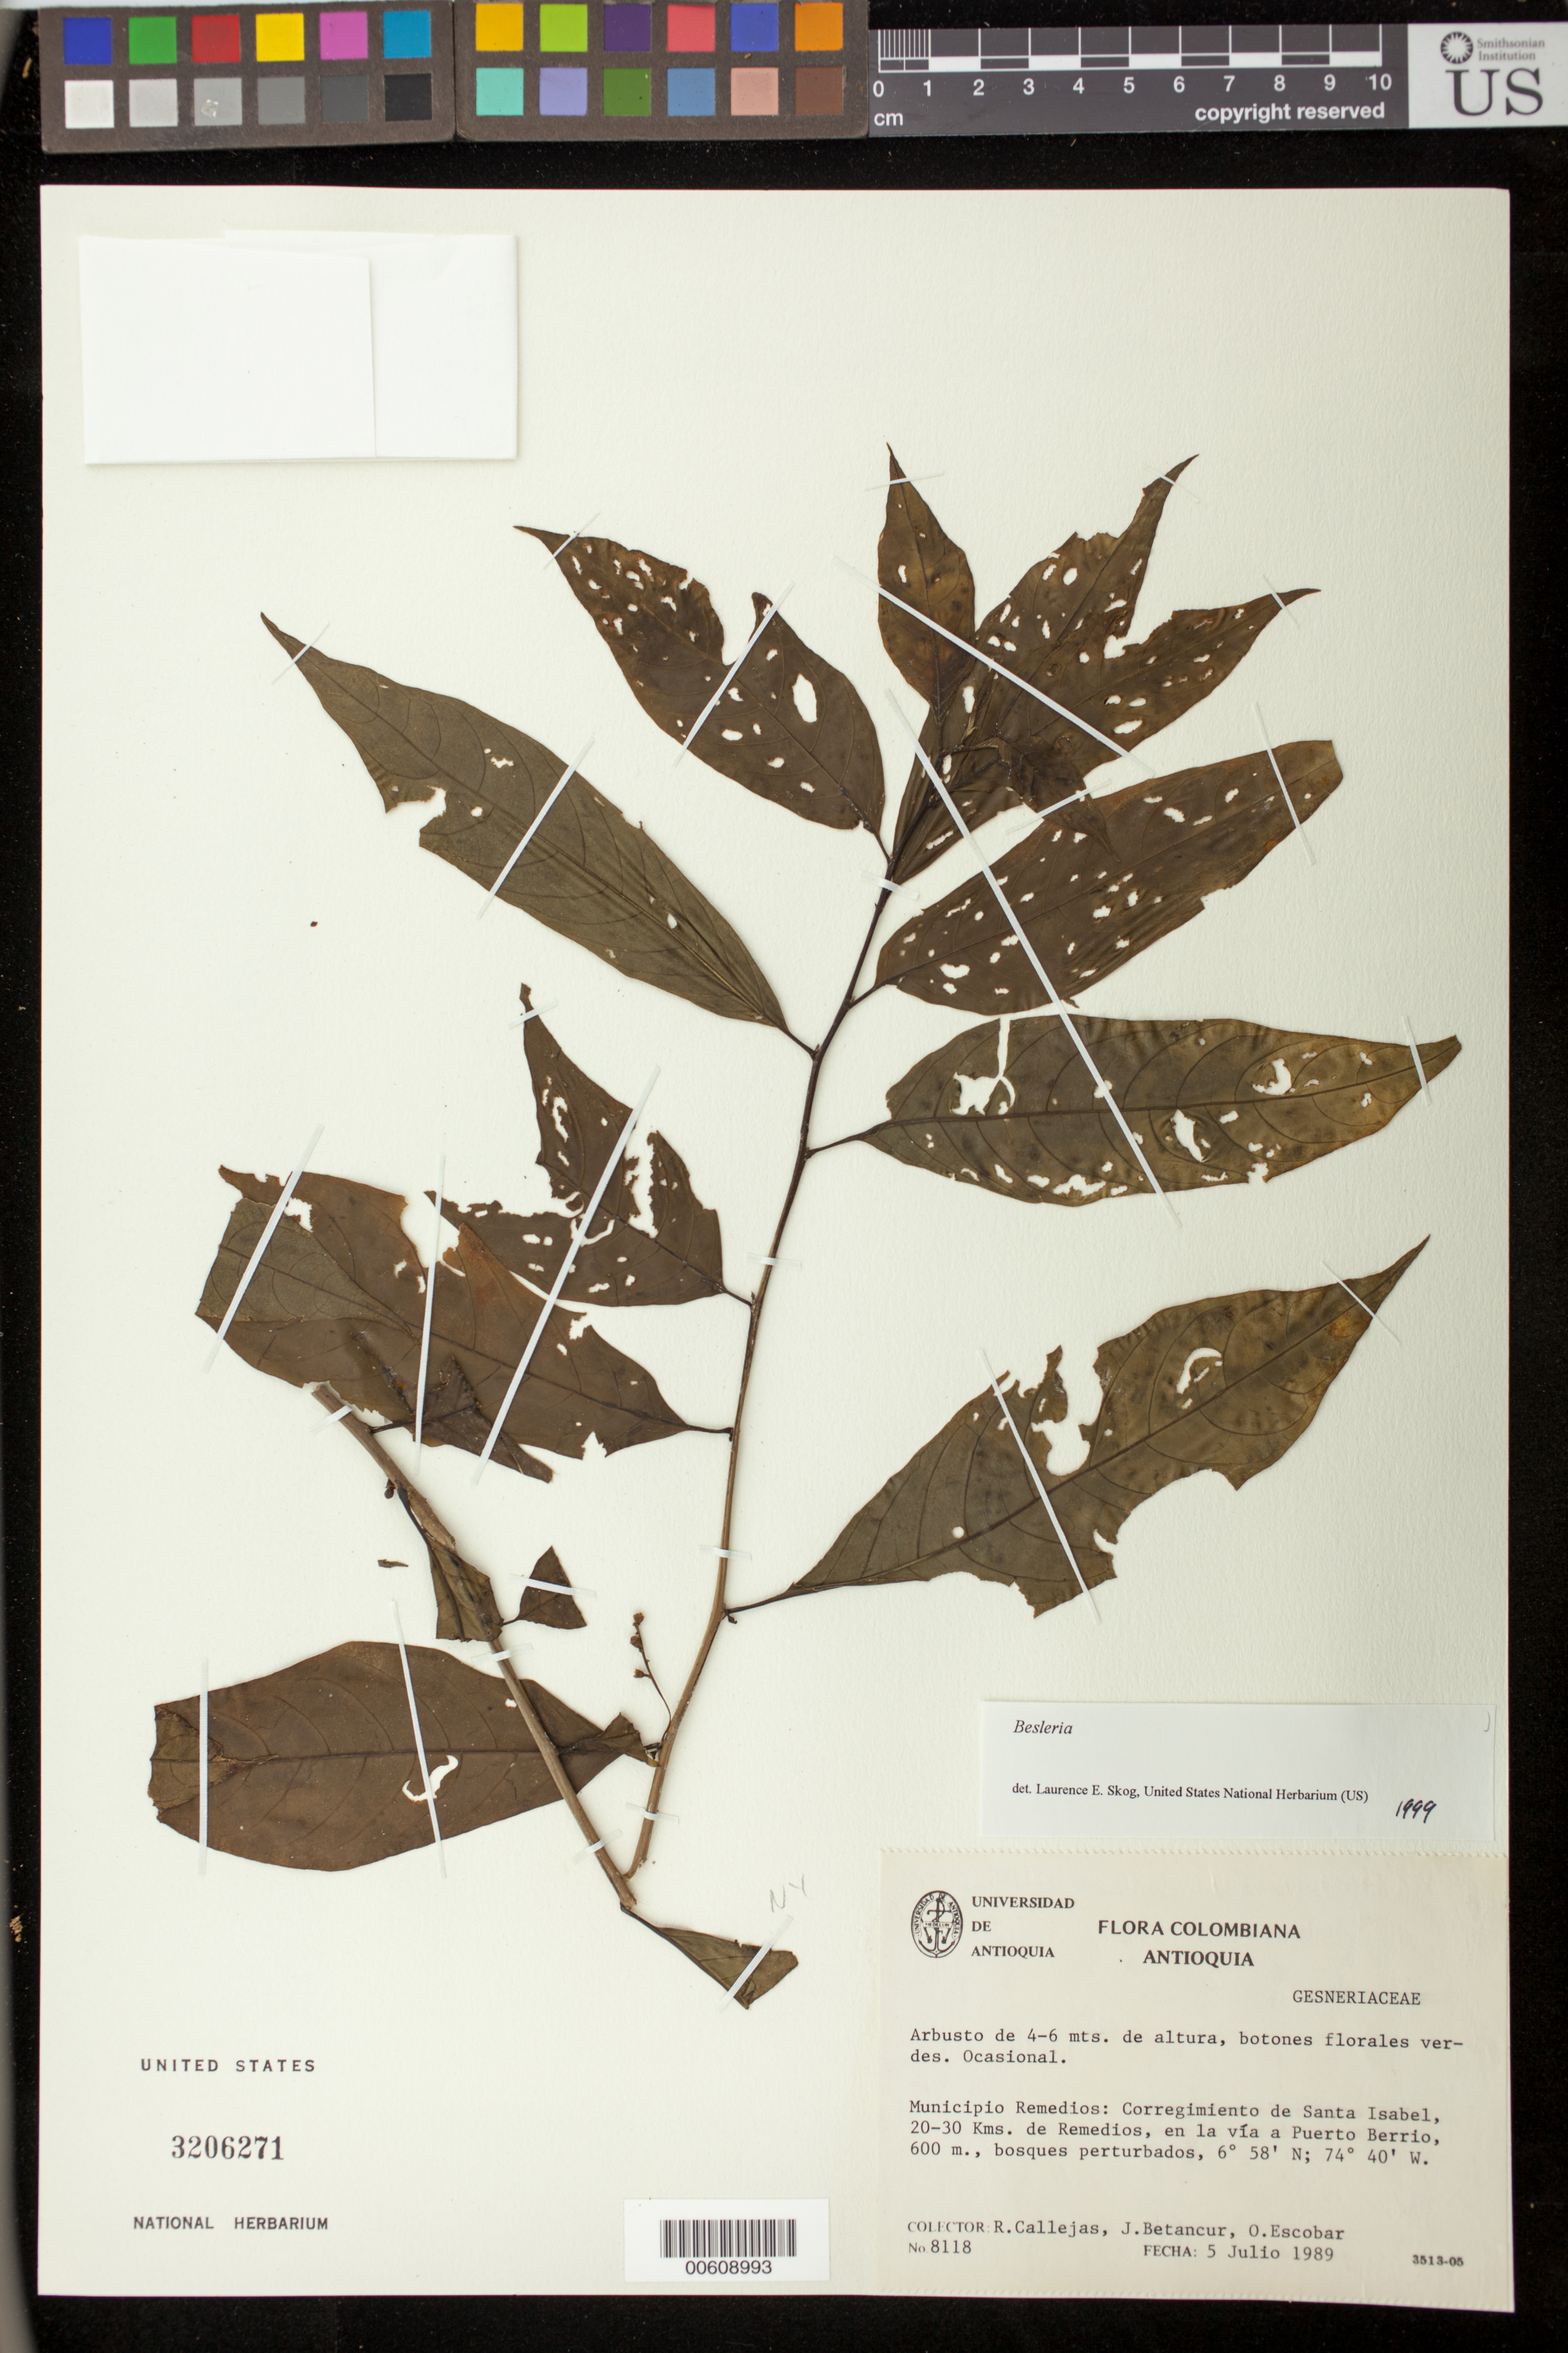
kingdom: Plantae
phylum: Tracheophyta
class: Magnoliopsida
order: Lamiales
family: Gesneriaceae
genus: Besleria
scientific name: Besleria sp.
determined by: Skog, Laurence E.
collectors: R. Callejas, J. C. Betancur & O. D. Escobar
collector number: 8118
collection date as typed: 05 Jul 1989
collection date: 1989-07-05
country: Colombia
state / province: Antioquia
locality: Mpio. Remedios: corregimiento de Santa Isabel, 20-30 km de Remedios, en la vía a Puerto Berrio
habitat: Bosques perturbados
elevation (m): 600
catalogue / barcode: US 3206271